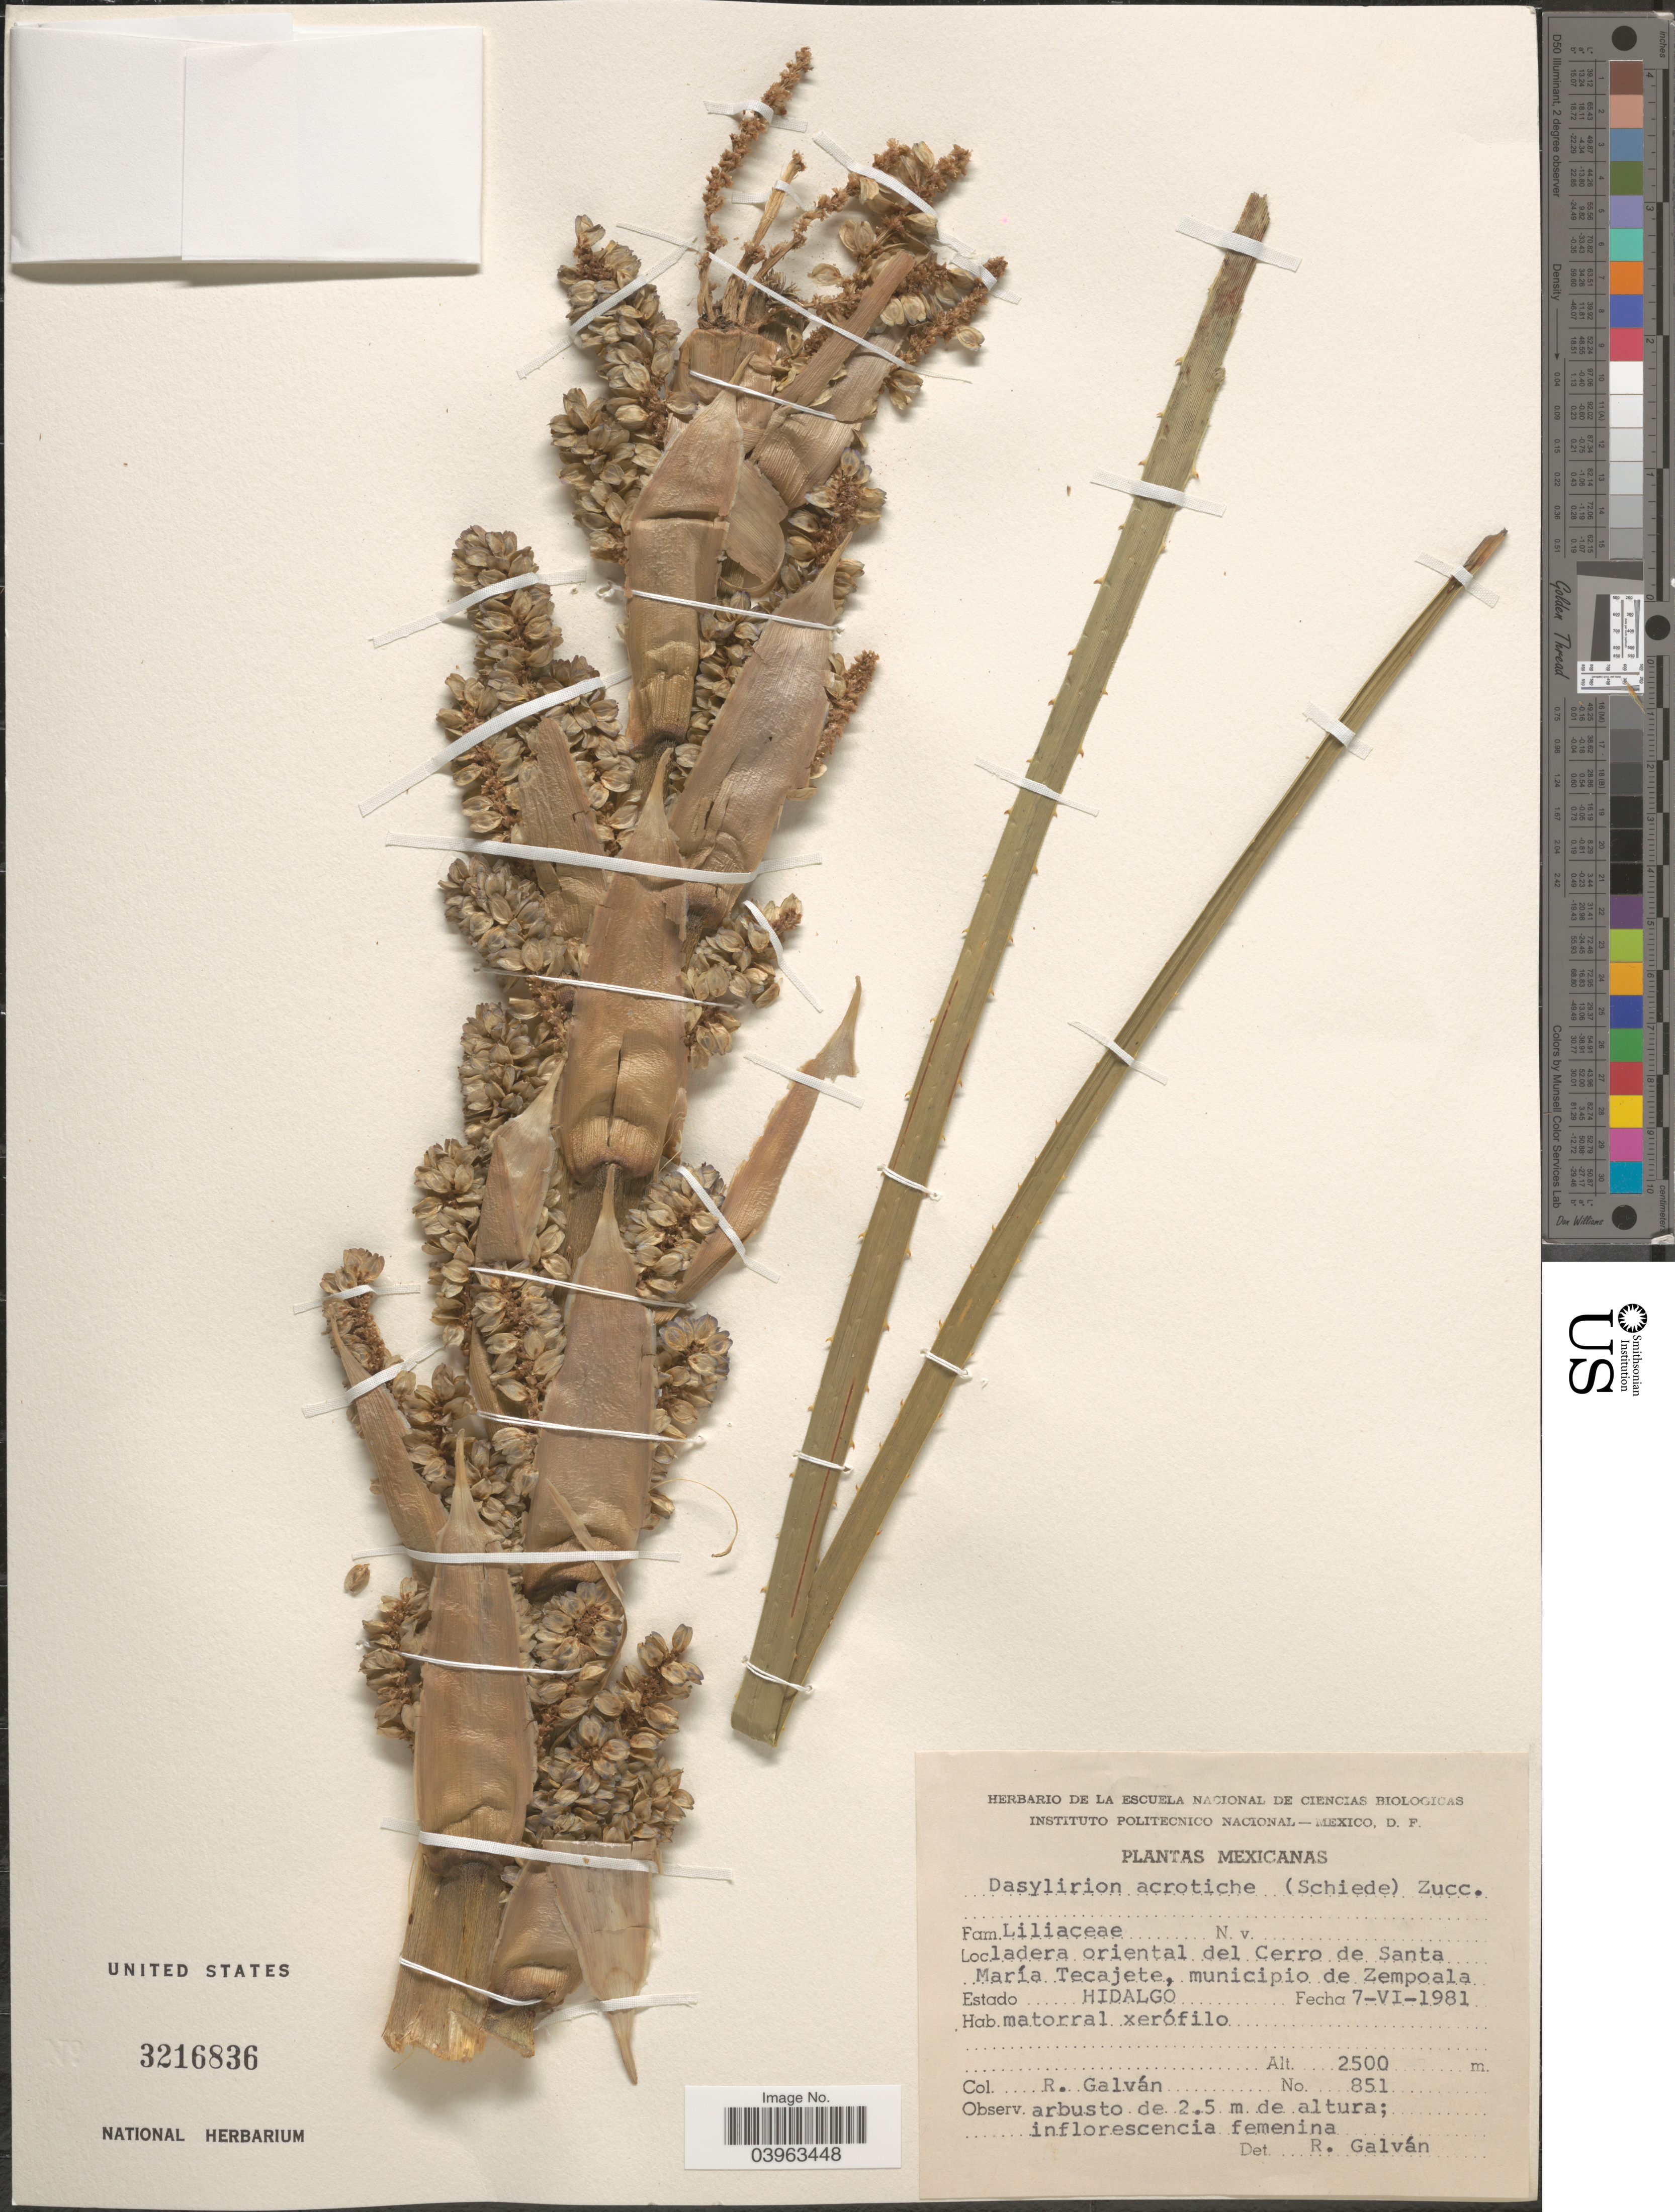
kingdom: Plantae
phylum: Tracheophyta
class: Liliopsida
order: Asparagales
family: Asparagaceae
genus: Dasylirion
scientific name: Dasylirion acrotrichum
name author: (Schiede) Zucc.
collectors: R. Galván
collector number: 851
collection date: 1981-06-07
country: Mexico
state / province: Hidalgo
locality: Ladera oriental del Cerro de Santa María Tecajete, municipio de Zempoala.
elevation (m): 2500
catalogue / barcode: US 3216836